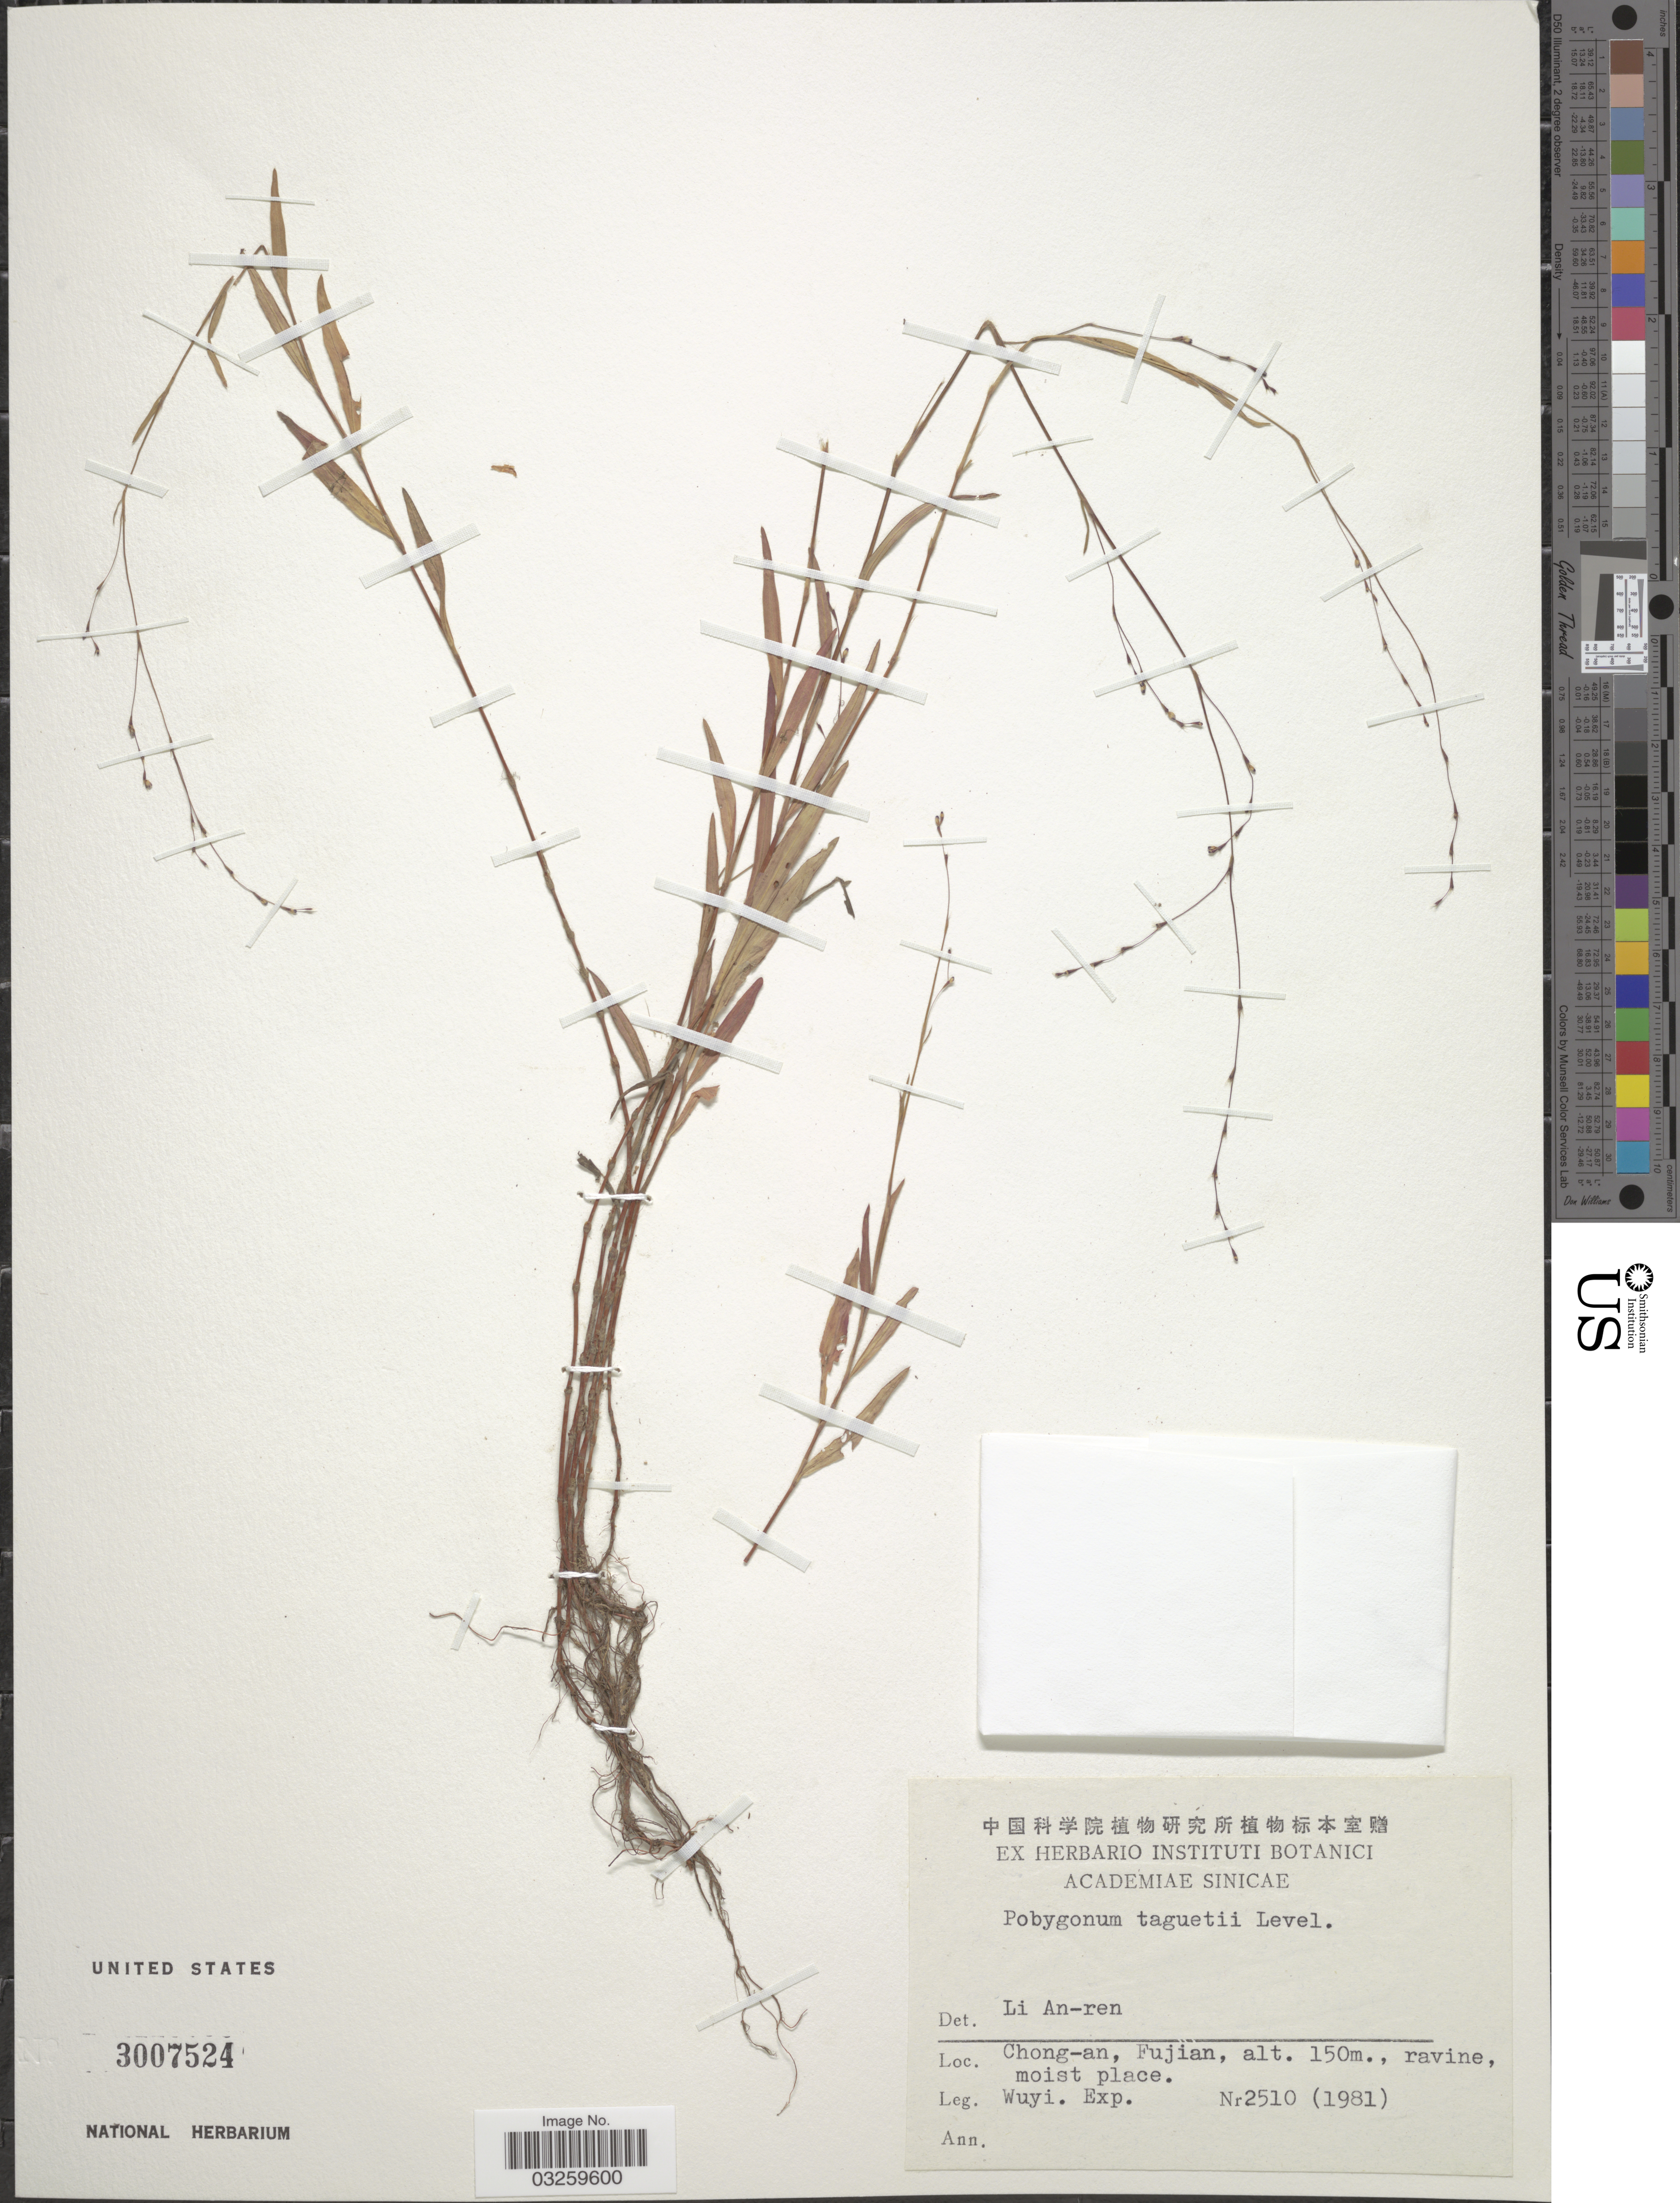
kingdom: Plantae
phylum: Tracheophyta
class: Magnoliopsida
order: Caryophyllales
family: Polygonaceae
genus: Polygonum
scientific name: Polygonum taquetii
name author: H. Lév.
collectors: Wuyi. Exped.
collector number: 2510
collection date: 1981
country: China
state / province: Fujian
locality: Chong-an, Fujian.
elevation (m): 150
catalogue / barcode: US 3007524